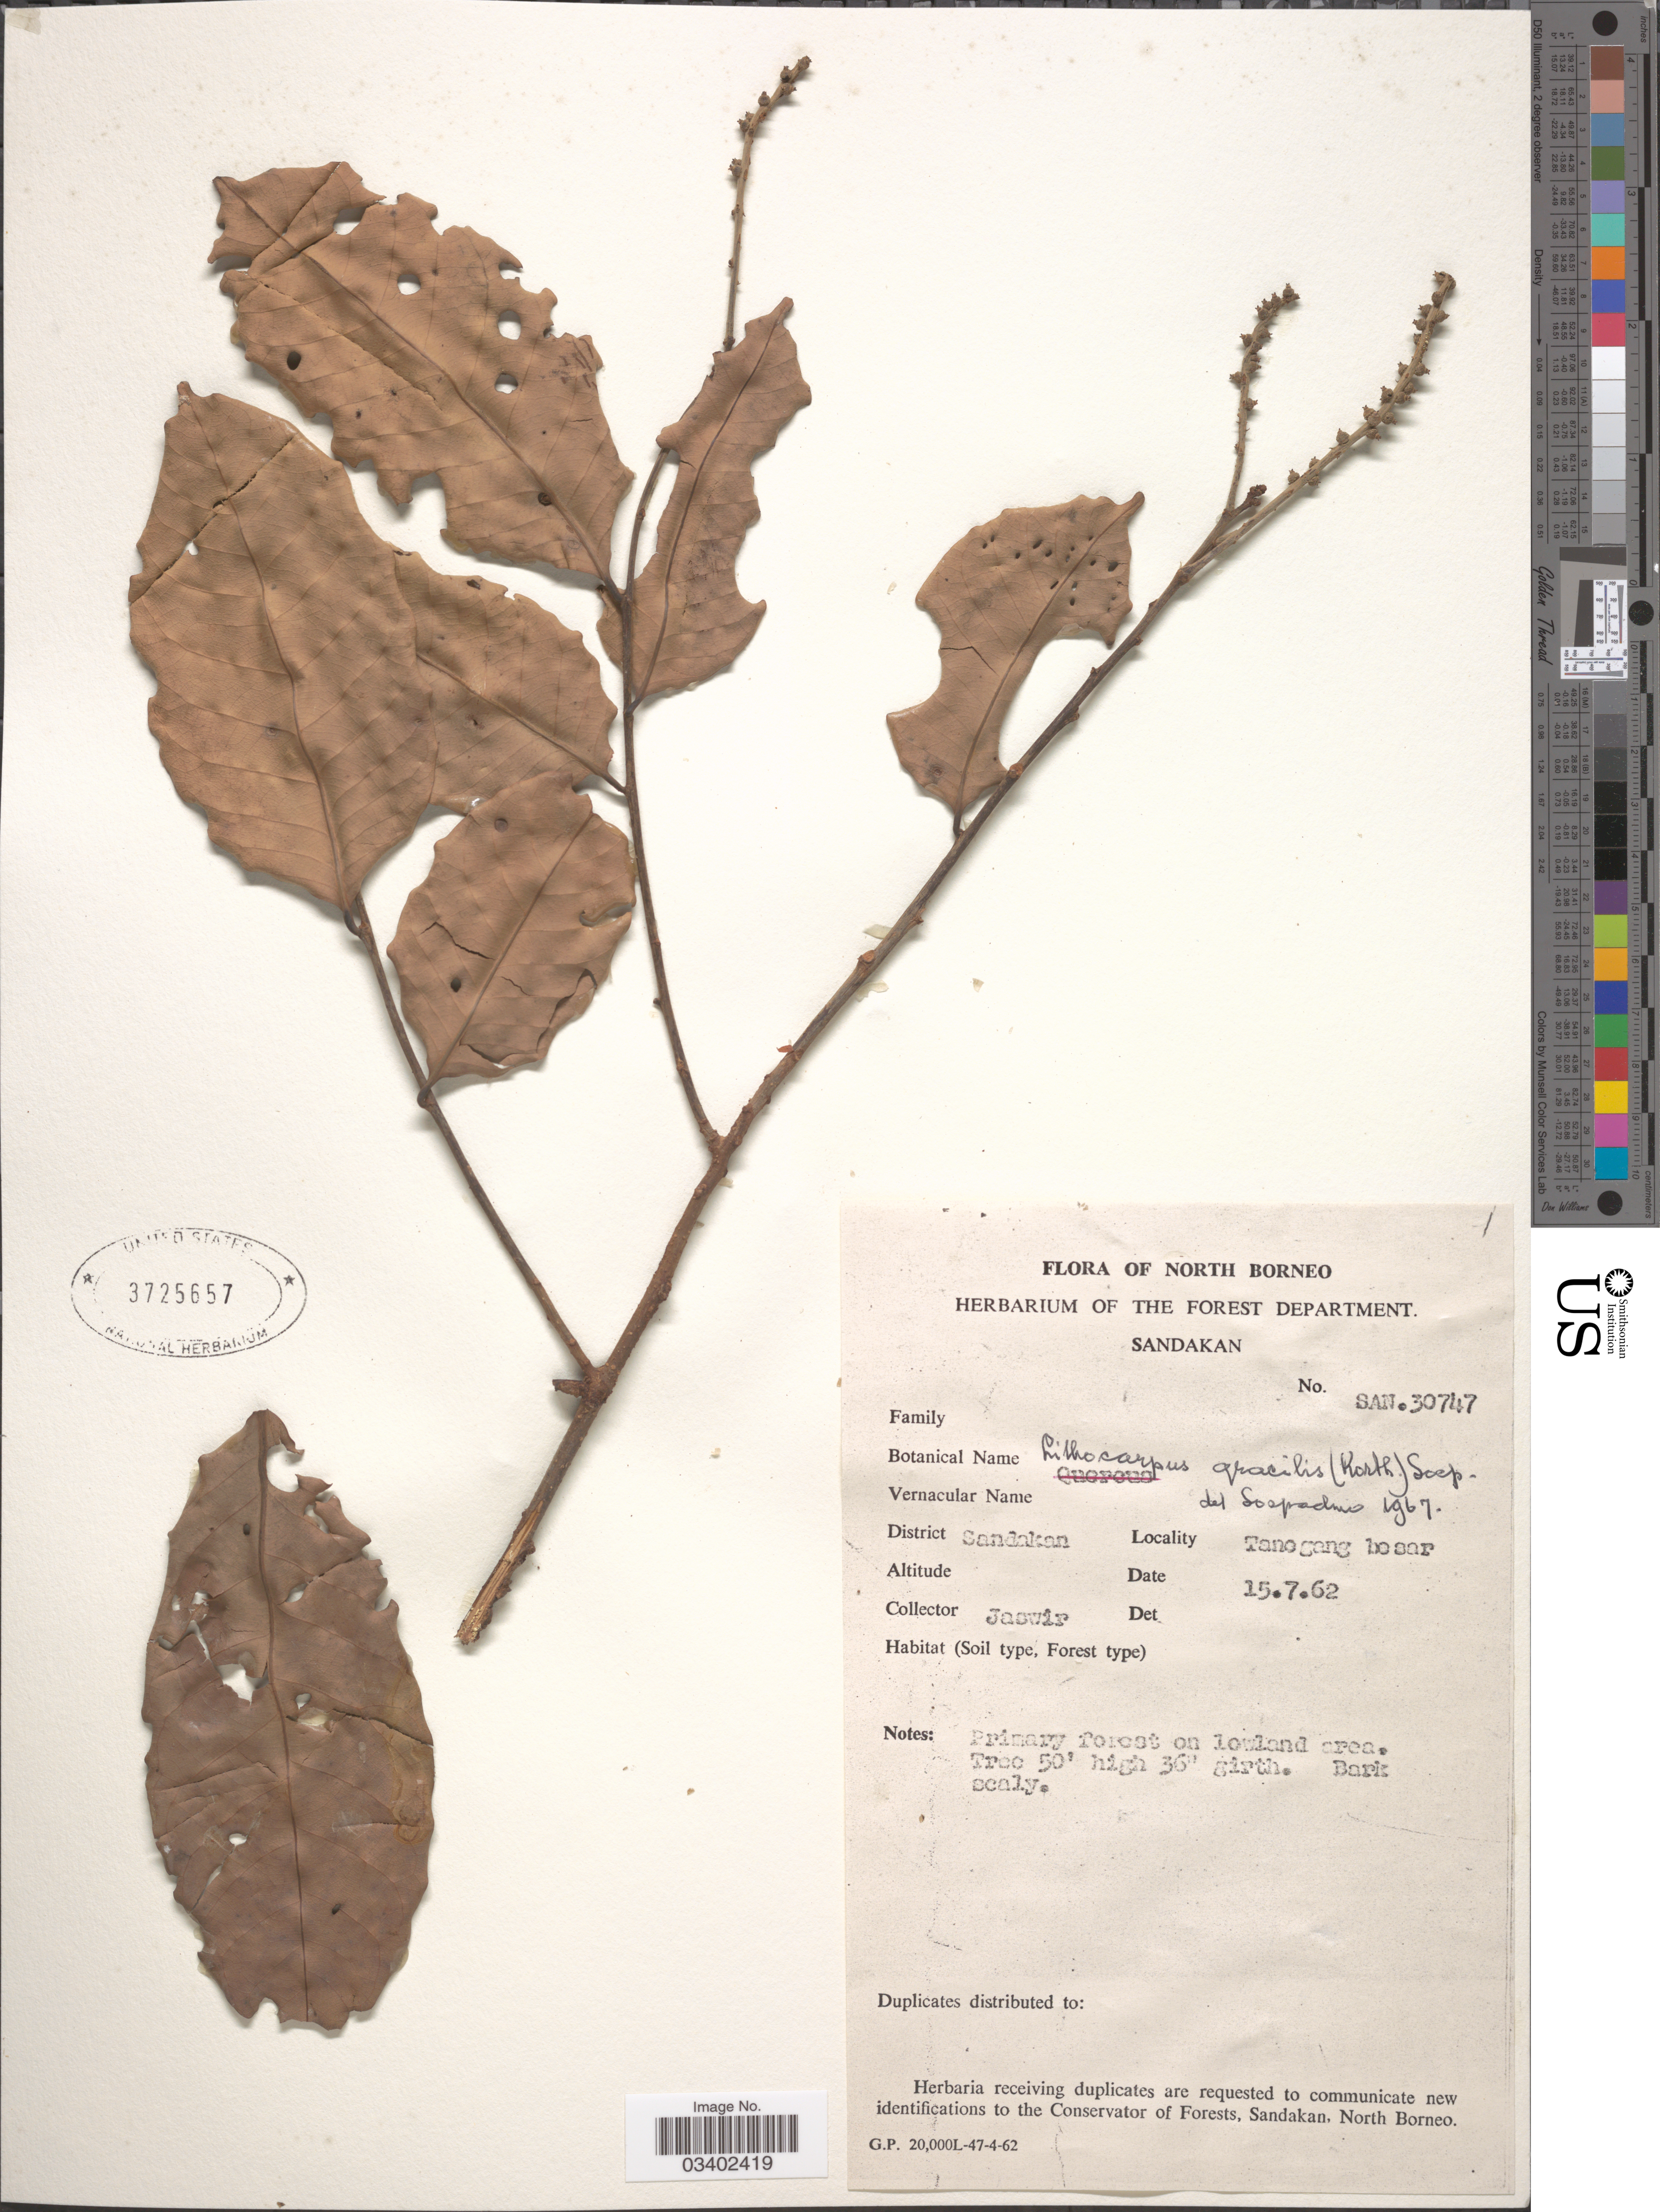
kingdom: Plantae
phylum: Tracheophyta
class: Magnoliopsida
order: Fagales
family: Fagaceae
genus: Lithocarpus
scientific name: Lithocarpus gracilis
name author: (Korth.) Soepadmo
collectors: Jaswir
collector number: SAN.30747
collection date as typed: Transcribed d/m/y: 15/7/62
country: Malaysia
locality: North Borneo. District Sandakan. Tanegang besar.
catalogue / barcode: US 3725657